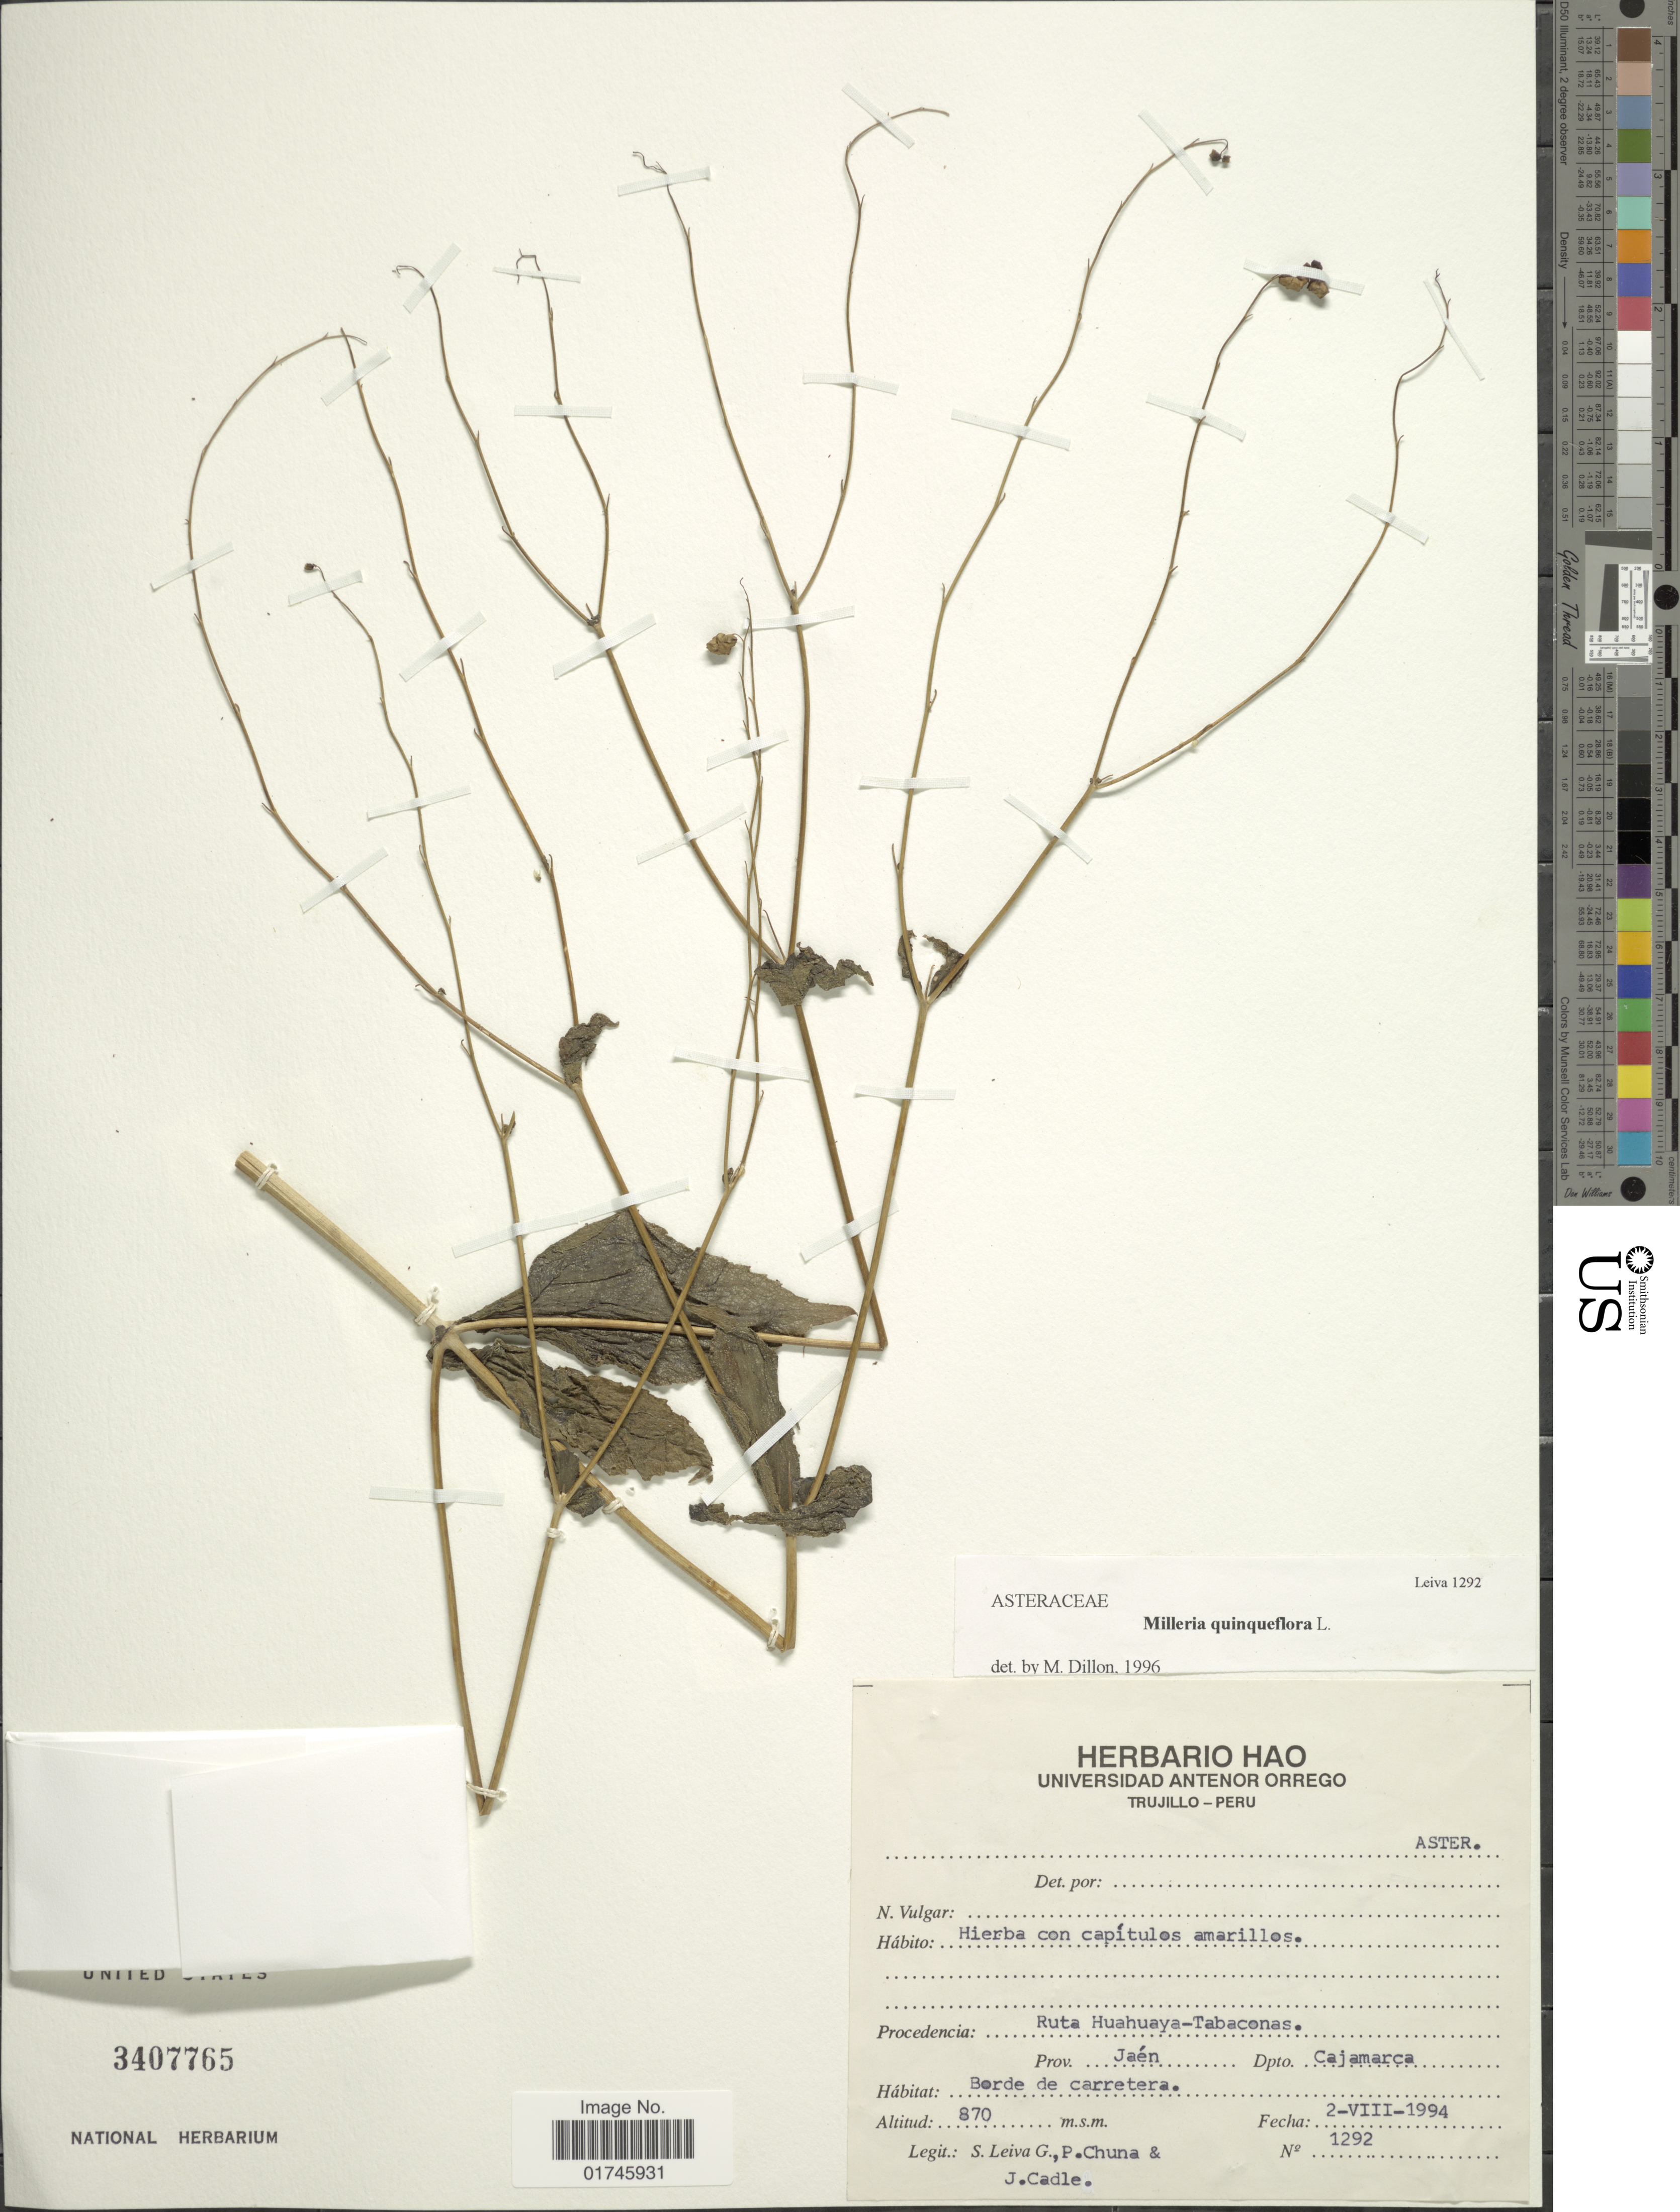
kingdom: Plantae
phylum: Tracheophyta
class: Magnoliopsida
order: Asterales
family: Asteraceae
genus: Milleria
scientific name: Milleria quinqueflora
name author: L.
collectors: S. Leiva G., P. Chuna & J. Cadle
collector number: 1292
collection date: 1994-08-02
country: Peru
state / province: Cajamarca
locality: Ruta Huahuaya-Tabaconas. Prov. Jaen, Dpto. Cajamarca.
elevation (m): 870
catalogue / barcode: US 3407765